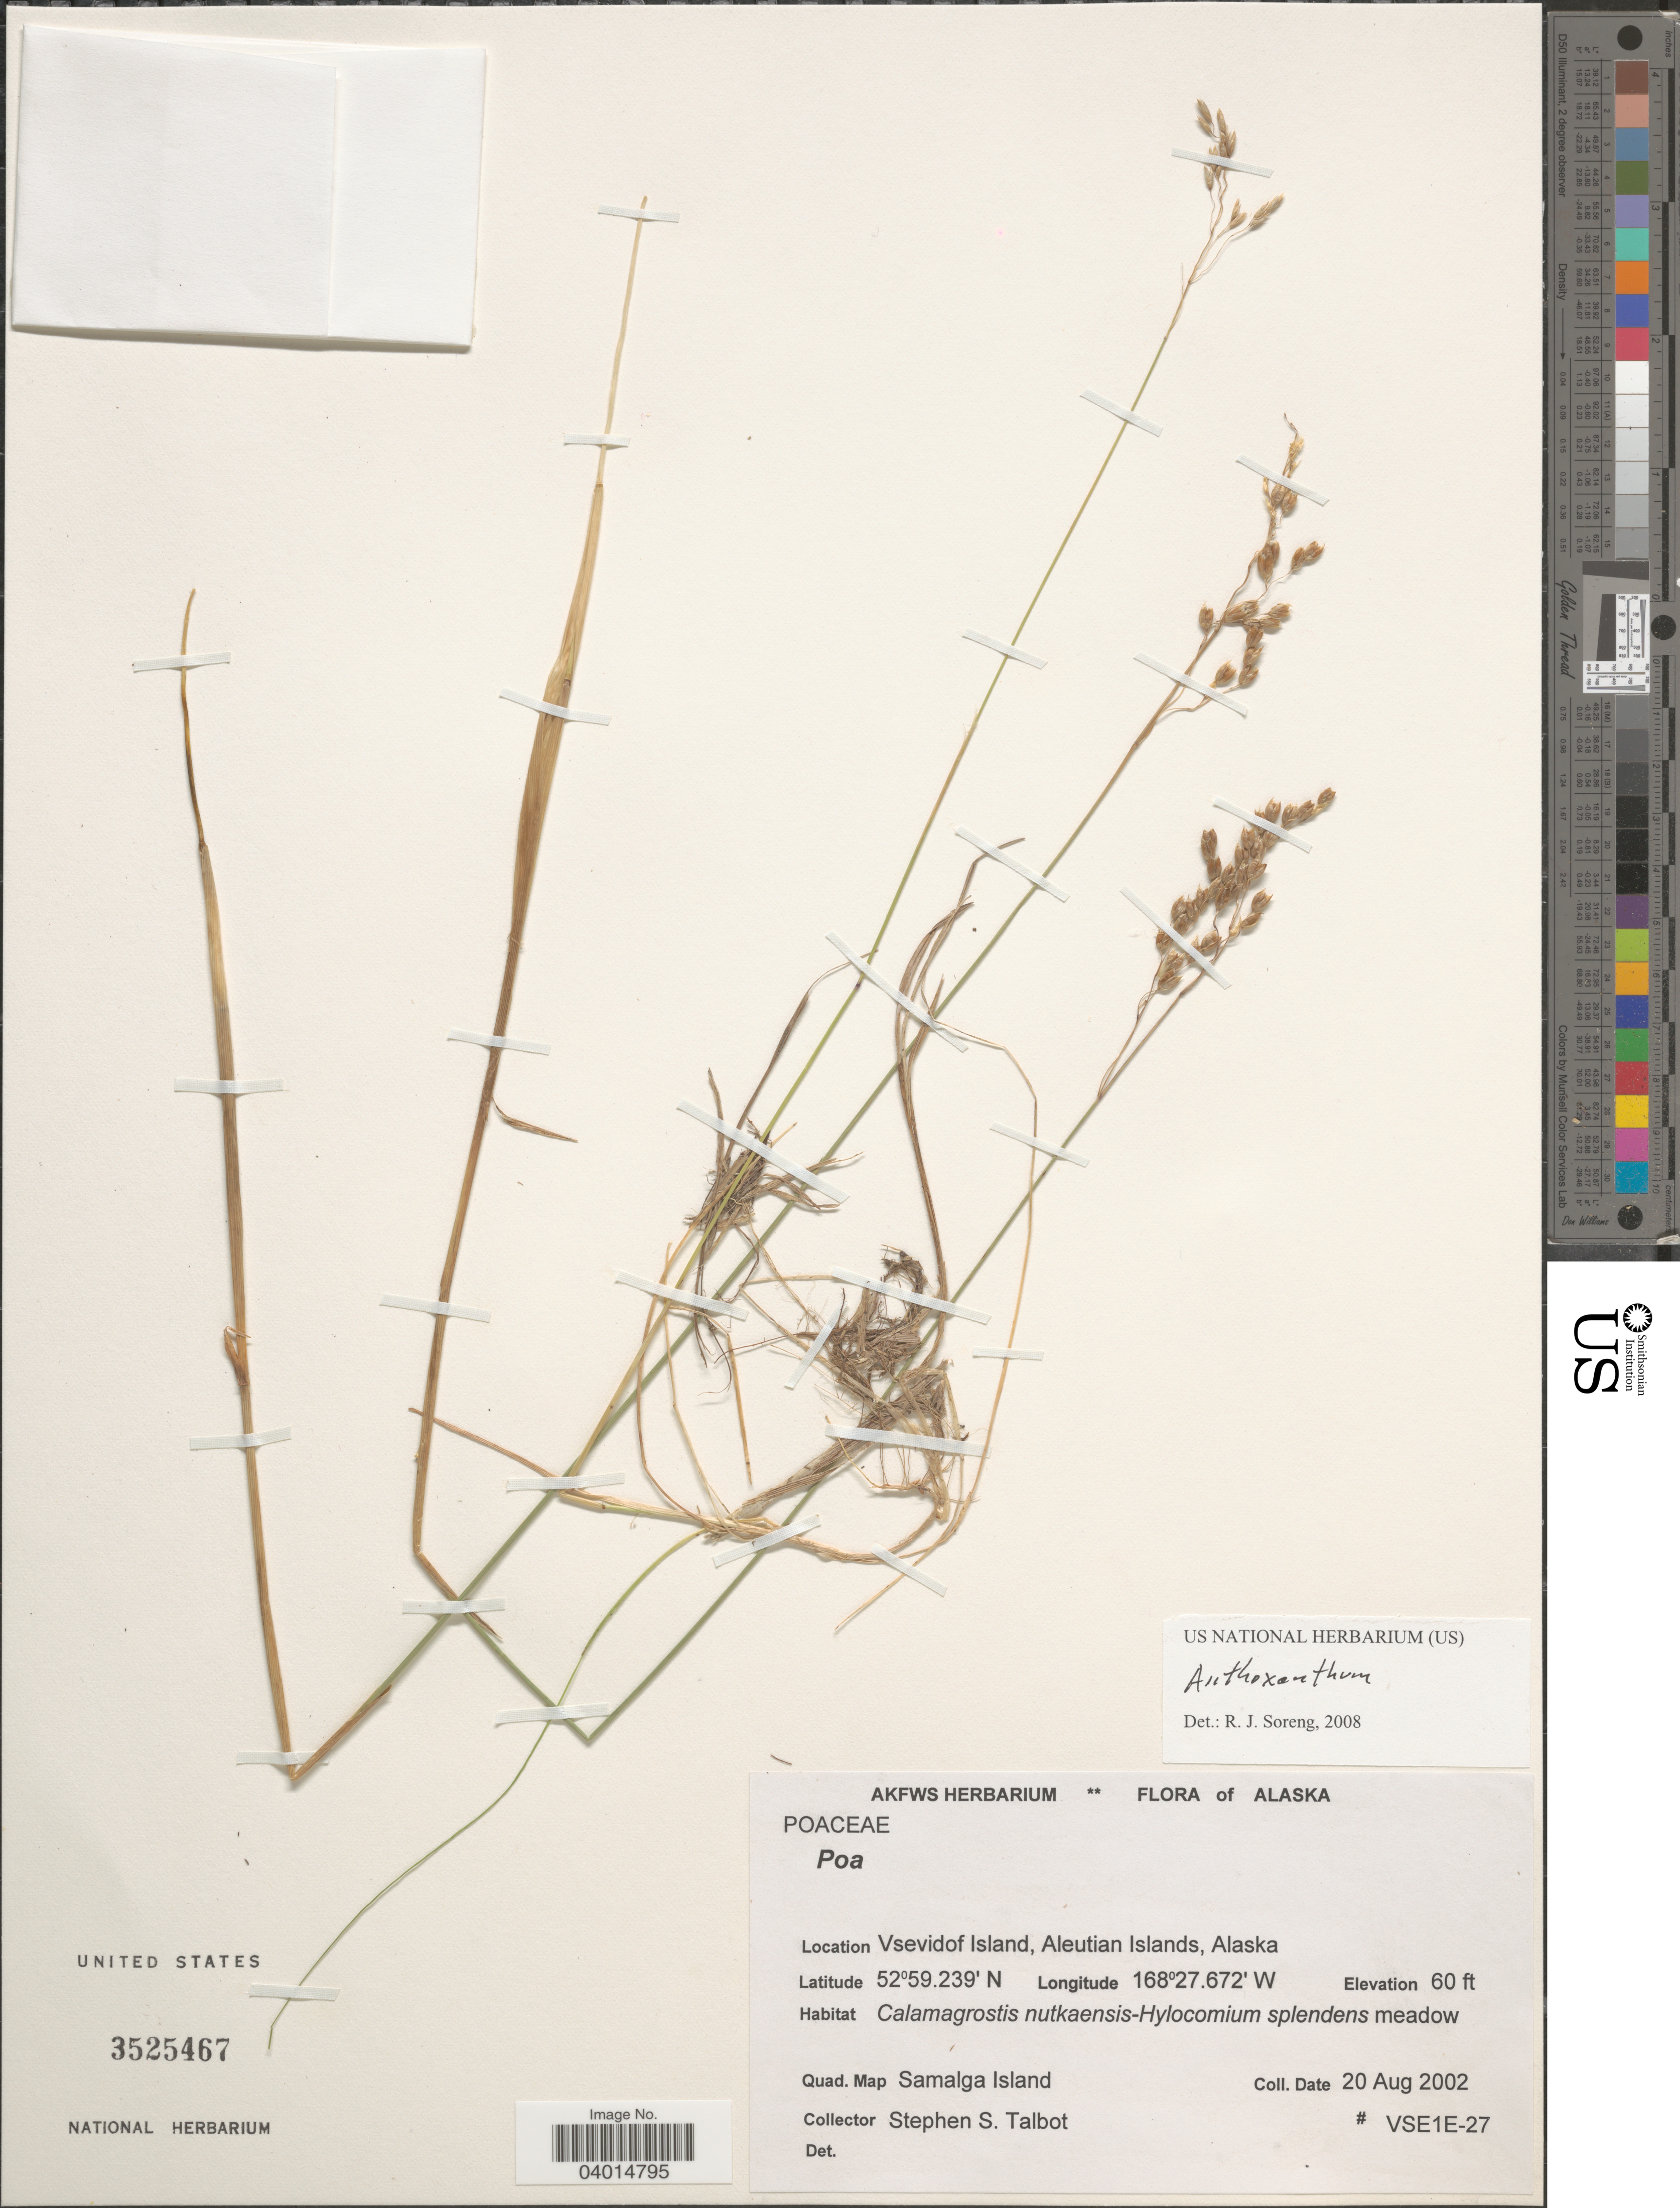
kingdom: Plantae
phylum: Tracheophyta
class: Liliopsida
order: Poales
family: Poaceae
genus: Anthoxanthum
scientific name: Anthoxanthum sp.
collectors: S. S. Talbot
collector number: VSE1E-27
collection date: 2002-08-20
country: United States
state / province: Alaska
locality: Vsevidof Island, Aleutian Islands. Quad. Map Samalga Island.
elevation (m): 18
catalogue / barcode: US 3525467